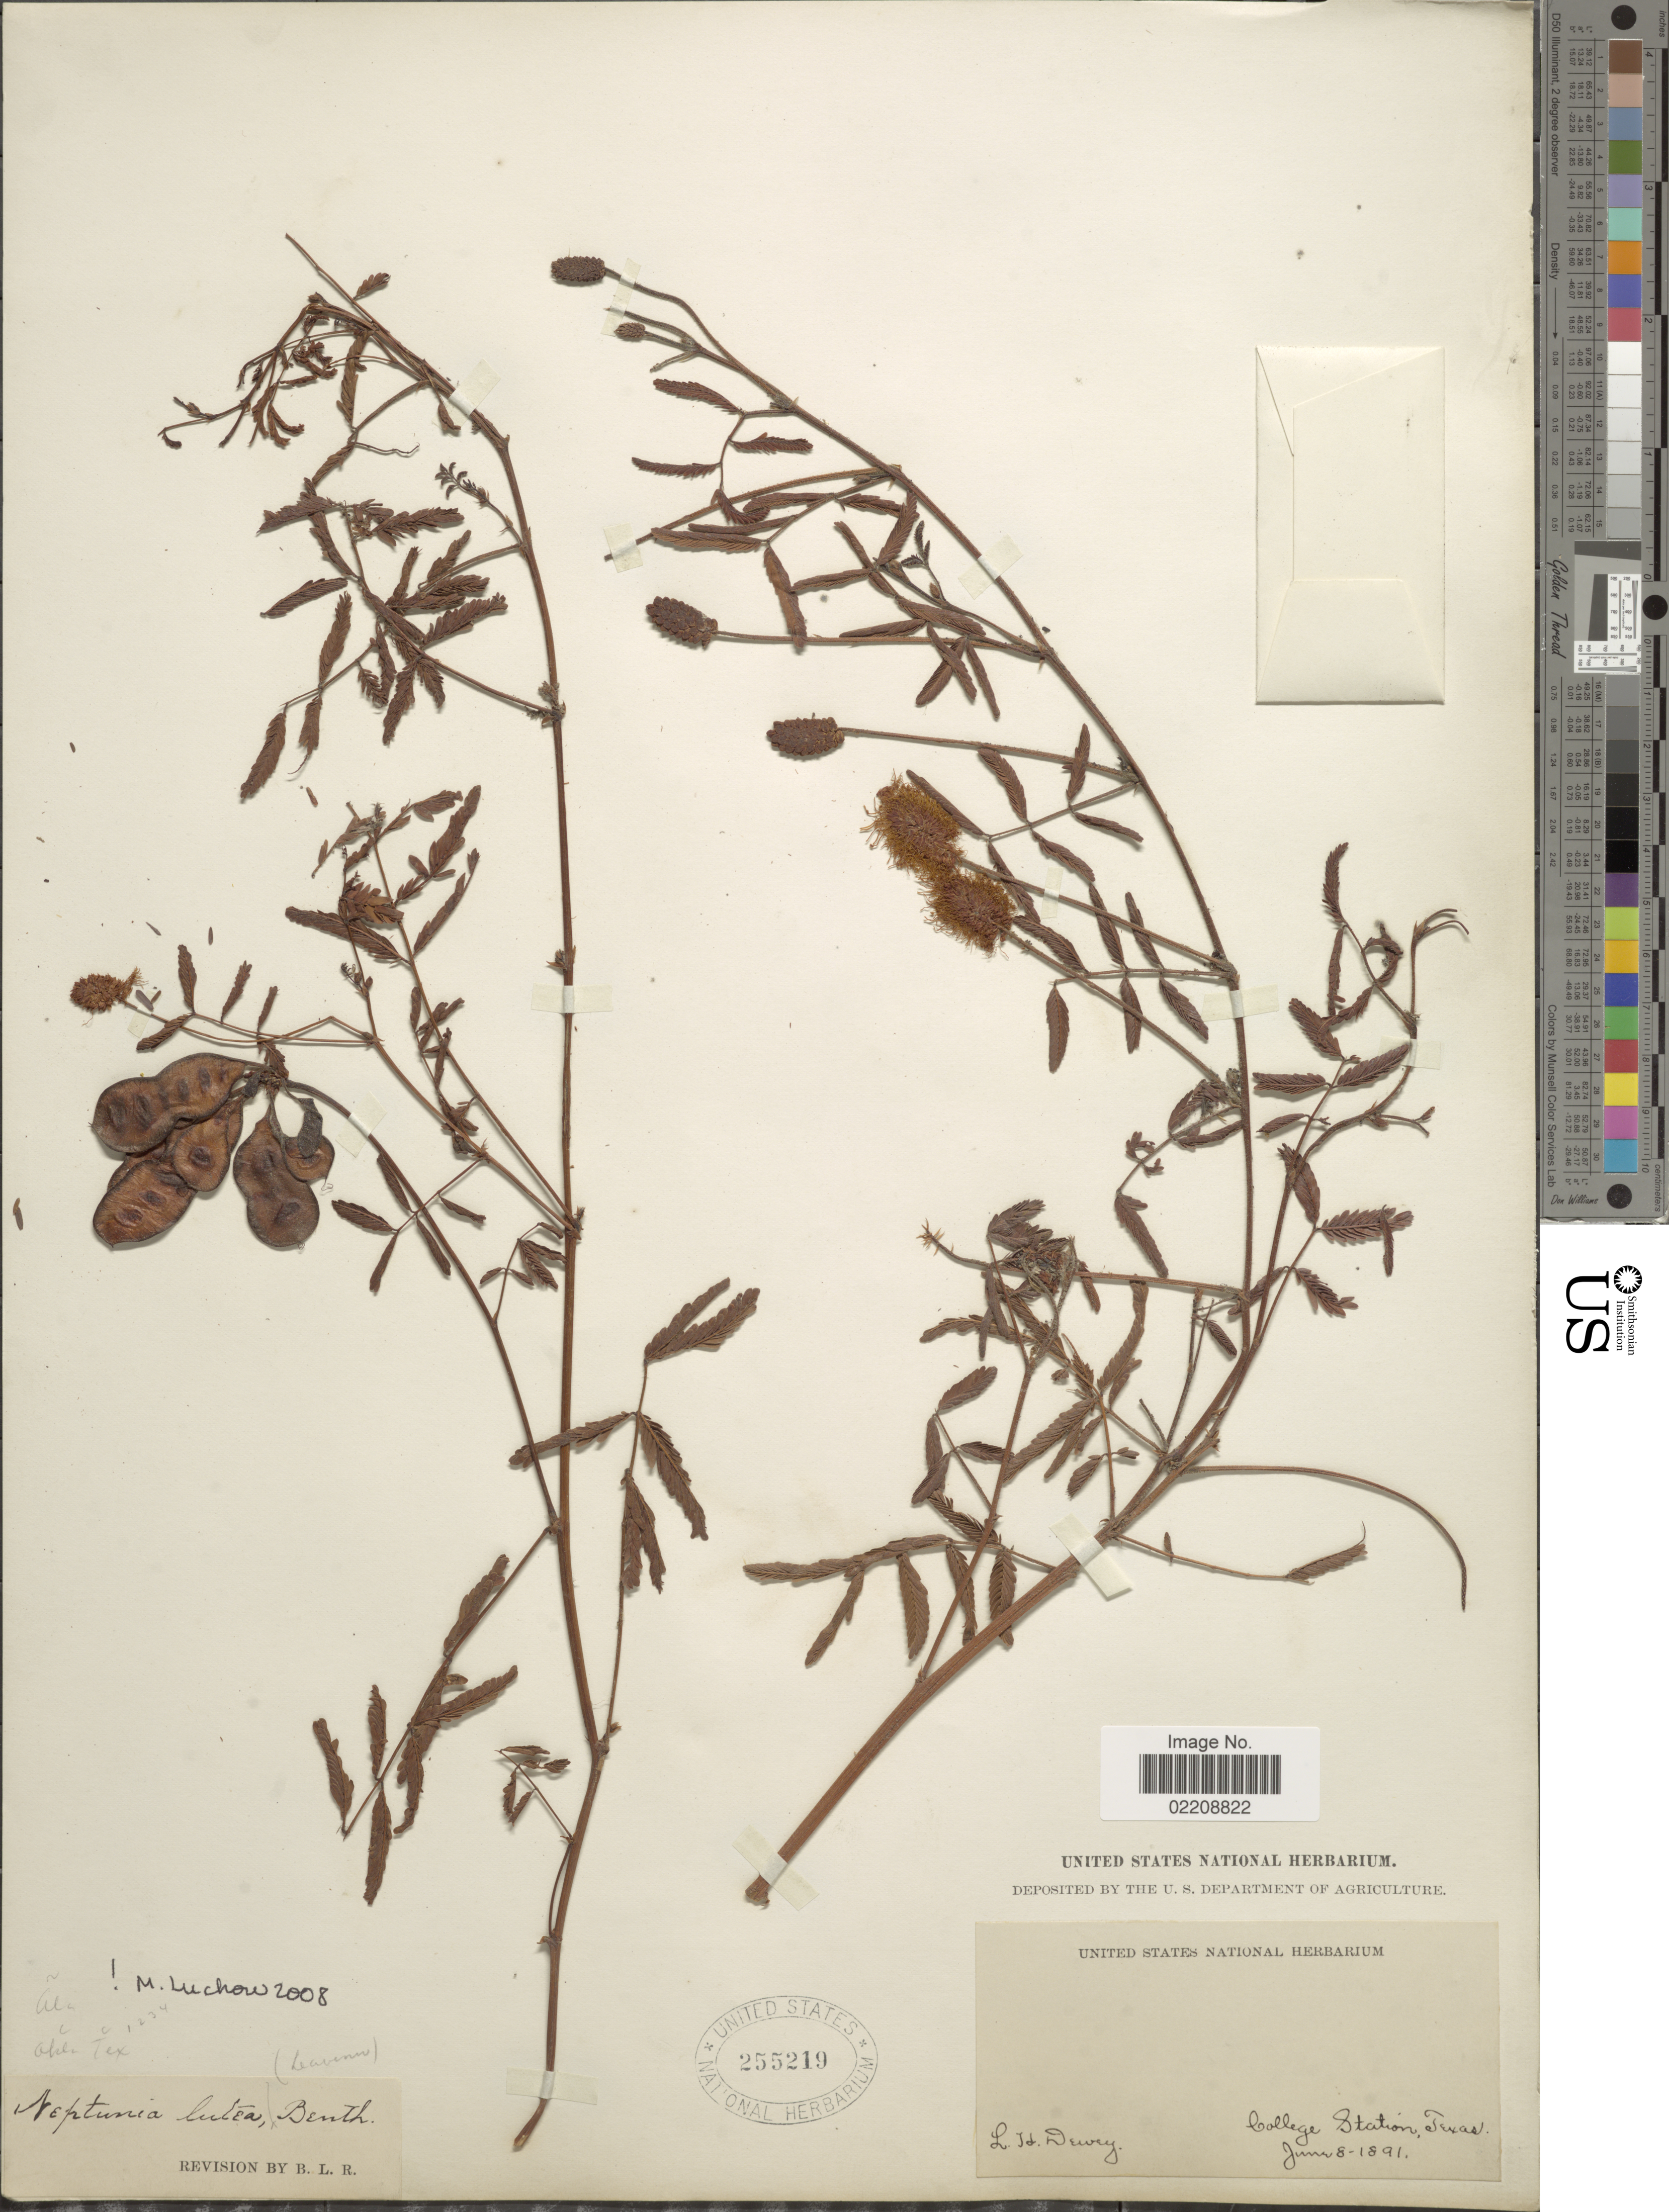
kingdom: Plantae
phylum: Tracheophyta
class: Magnoliopsida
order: Fabales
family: Fabaceae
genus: Neptunia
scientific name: Neptunia lutea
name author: (Leavenw.) Benth.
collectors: L. H. Dewey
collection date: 1891-06-08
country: United States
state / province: Texas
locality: College Station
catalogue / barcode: US 255219